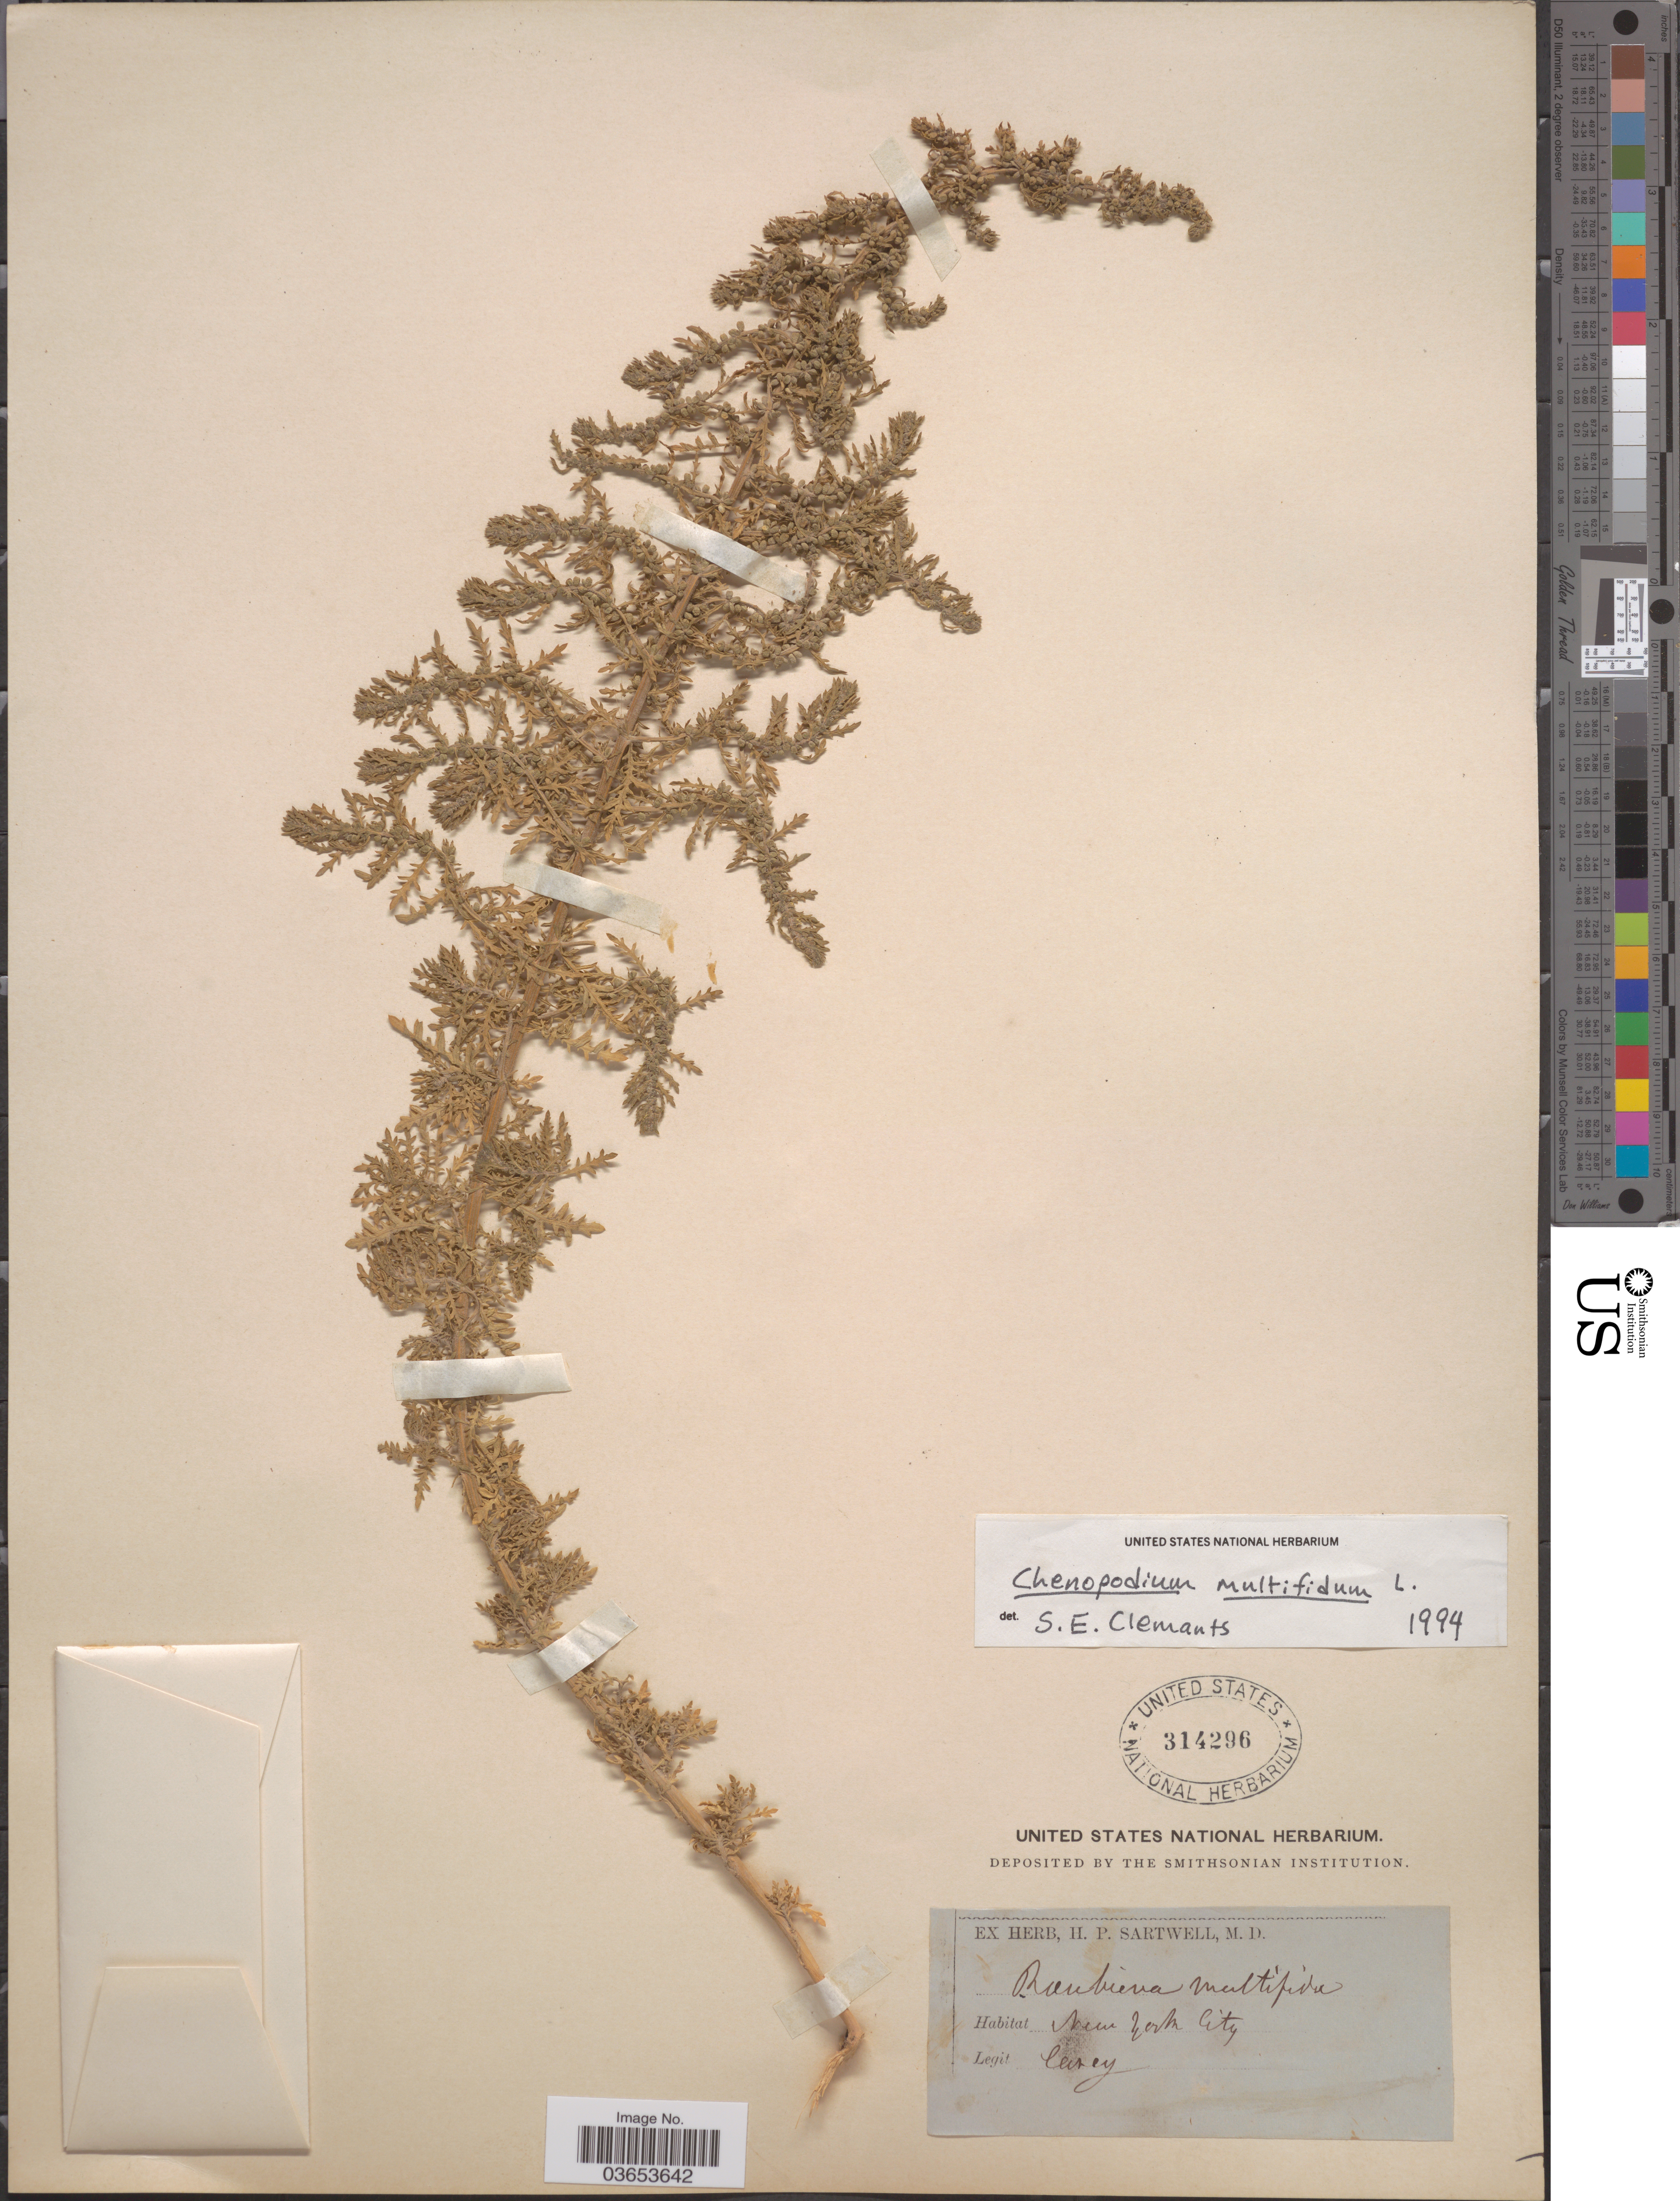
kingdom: Plantae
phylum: Tracheophyta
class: Magnoliopsida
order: Caryophyllales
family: Amaranthaceae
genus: Chenopodium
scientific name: Chenopodium multifidum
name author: L.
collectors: Carey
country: United States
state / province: New York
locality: New York City.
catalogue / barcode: US 314296